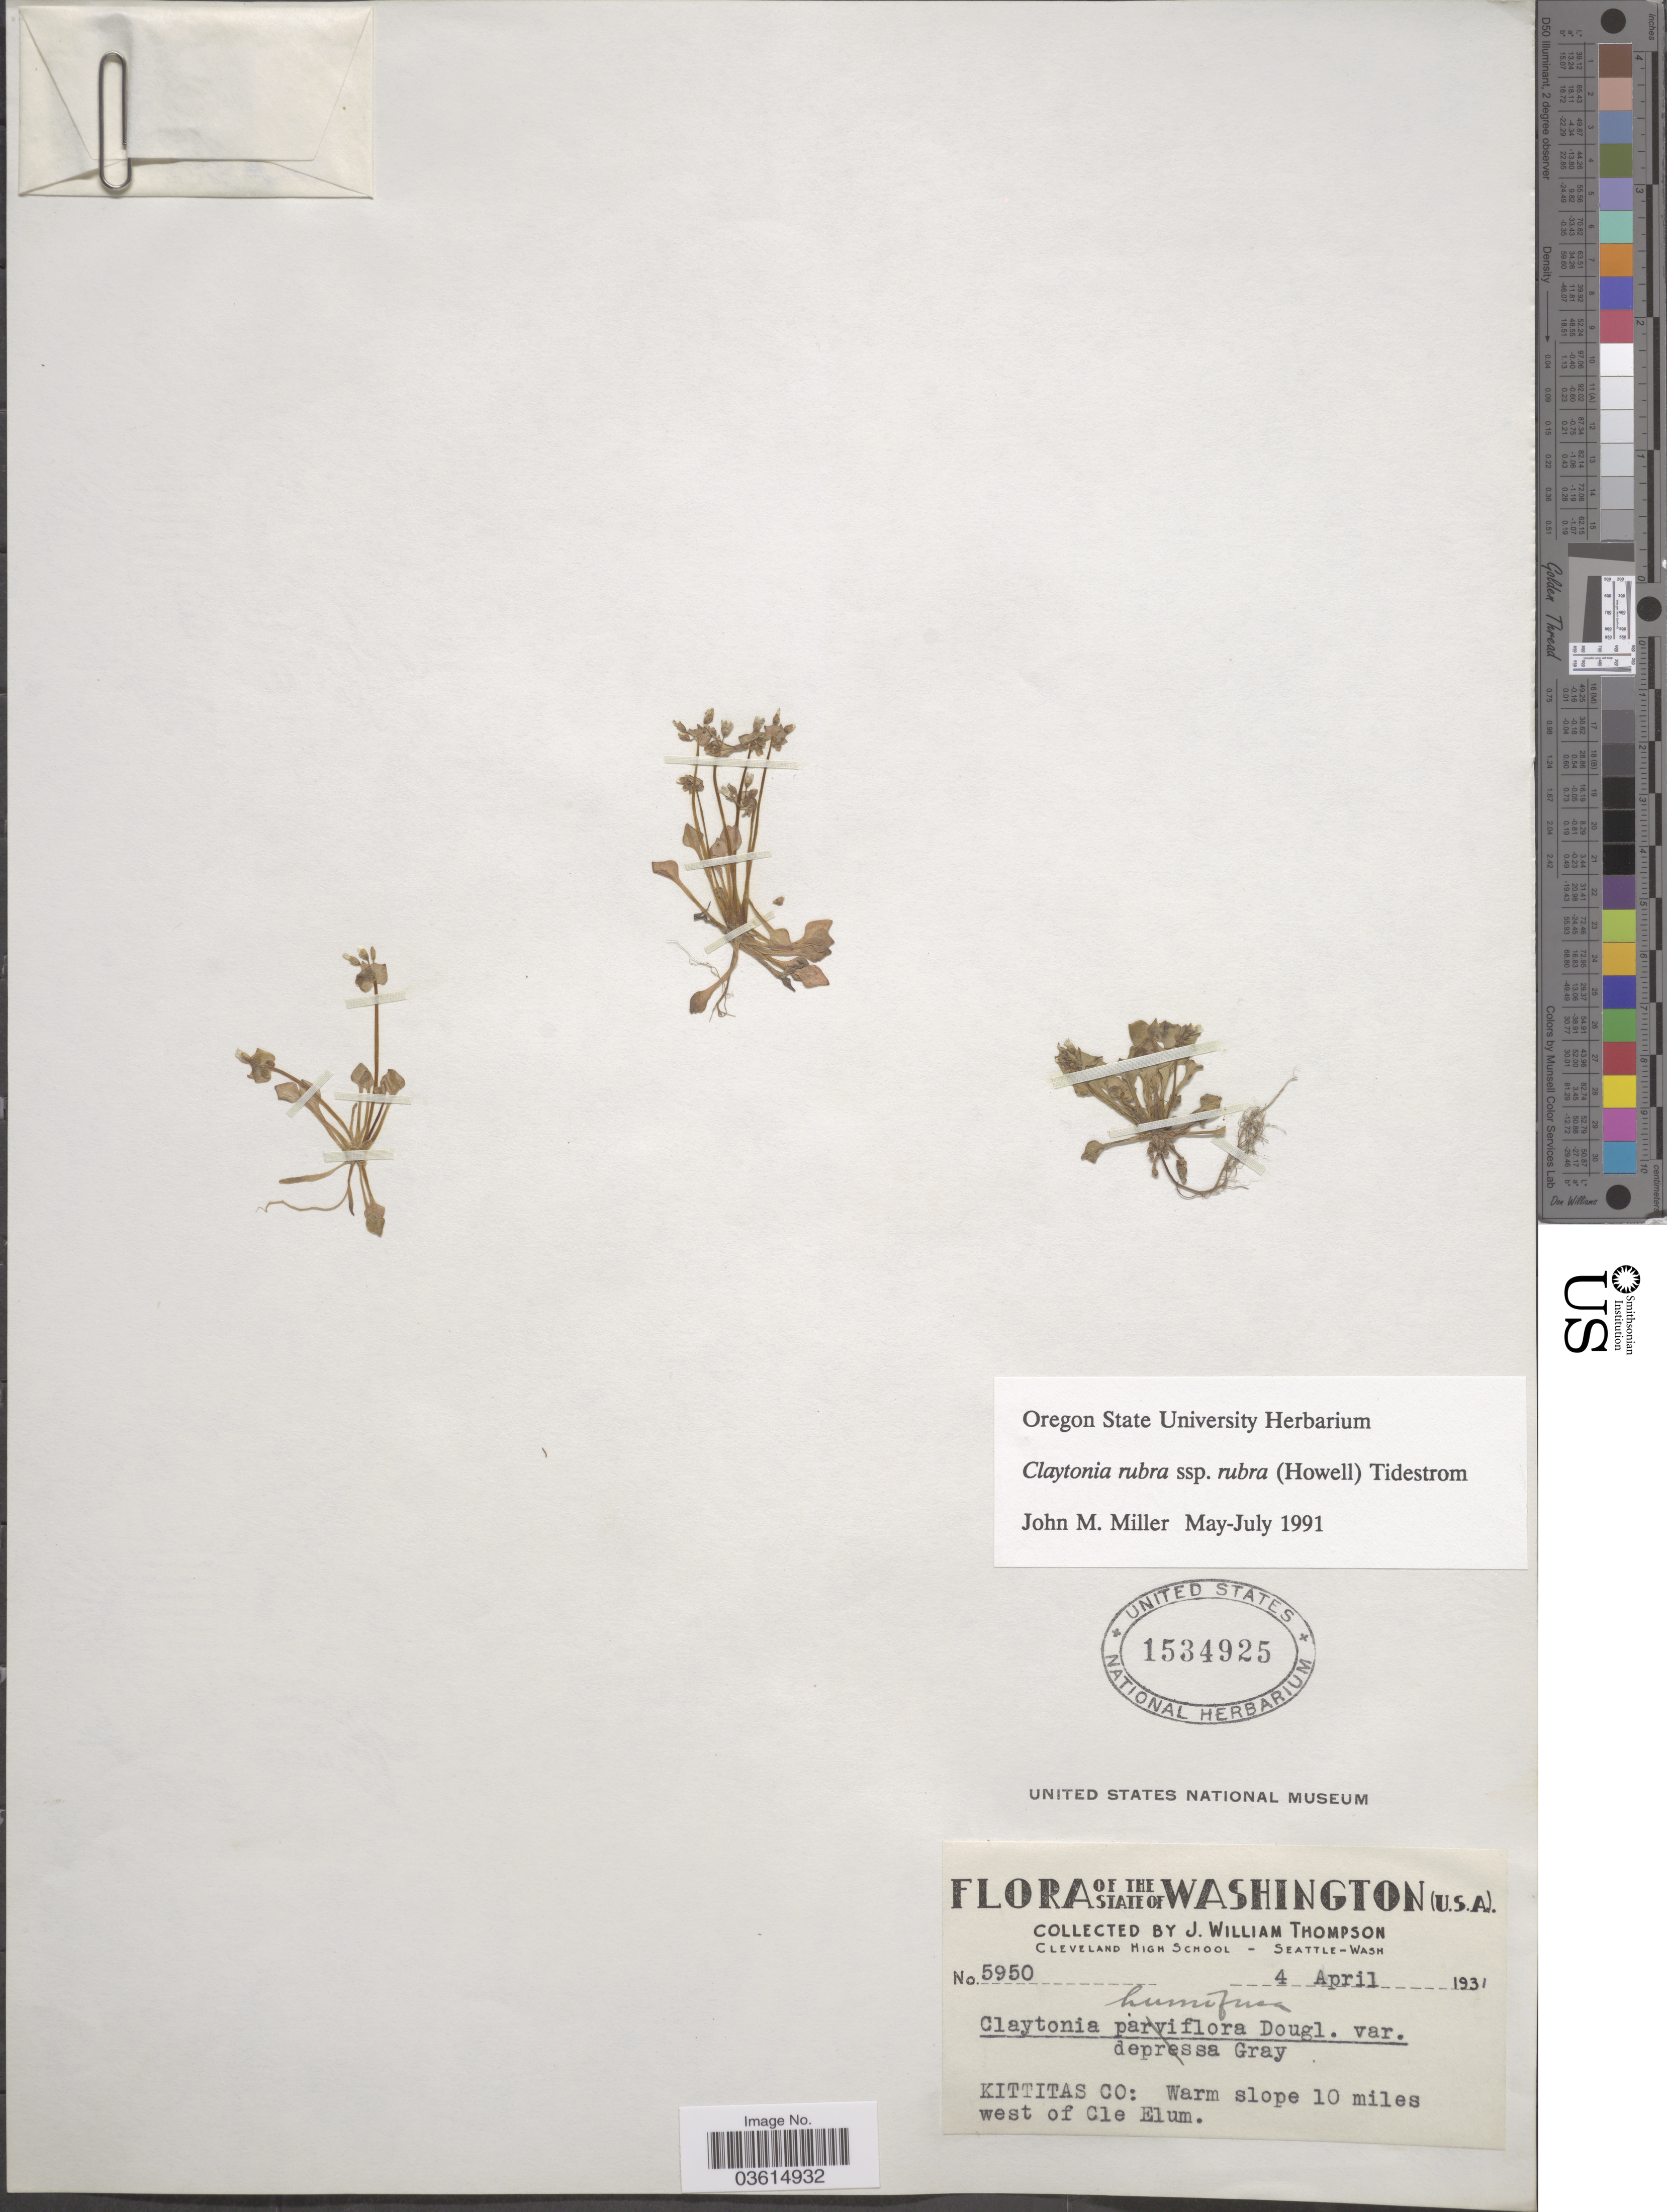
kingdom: Plantae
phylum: Tracheophyta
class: Magnoliopsida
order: Caryophyllales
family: Montiaceae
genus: Claytonia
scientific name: Claytonia rubra subsp. rubra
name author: (Howell) Tidestr.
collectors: J. W. Thompson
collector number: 5950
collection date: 1931-04-04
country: United States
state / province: Washington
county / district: Kittitas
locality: U. S. A. Kittitas Co: Warm slope 10 miles west of Cle Elum.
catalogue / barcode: US 1534925